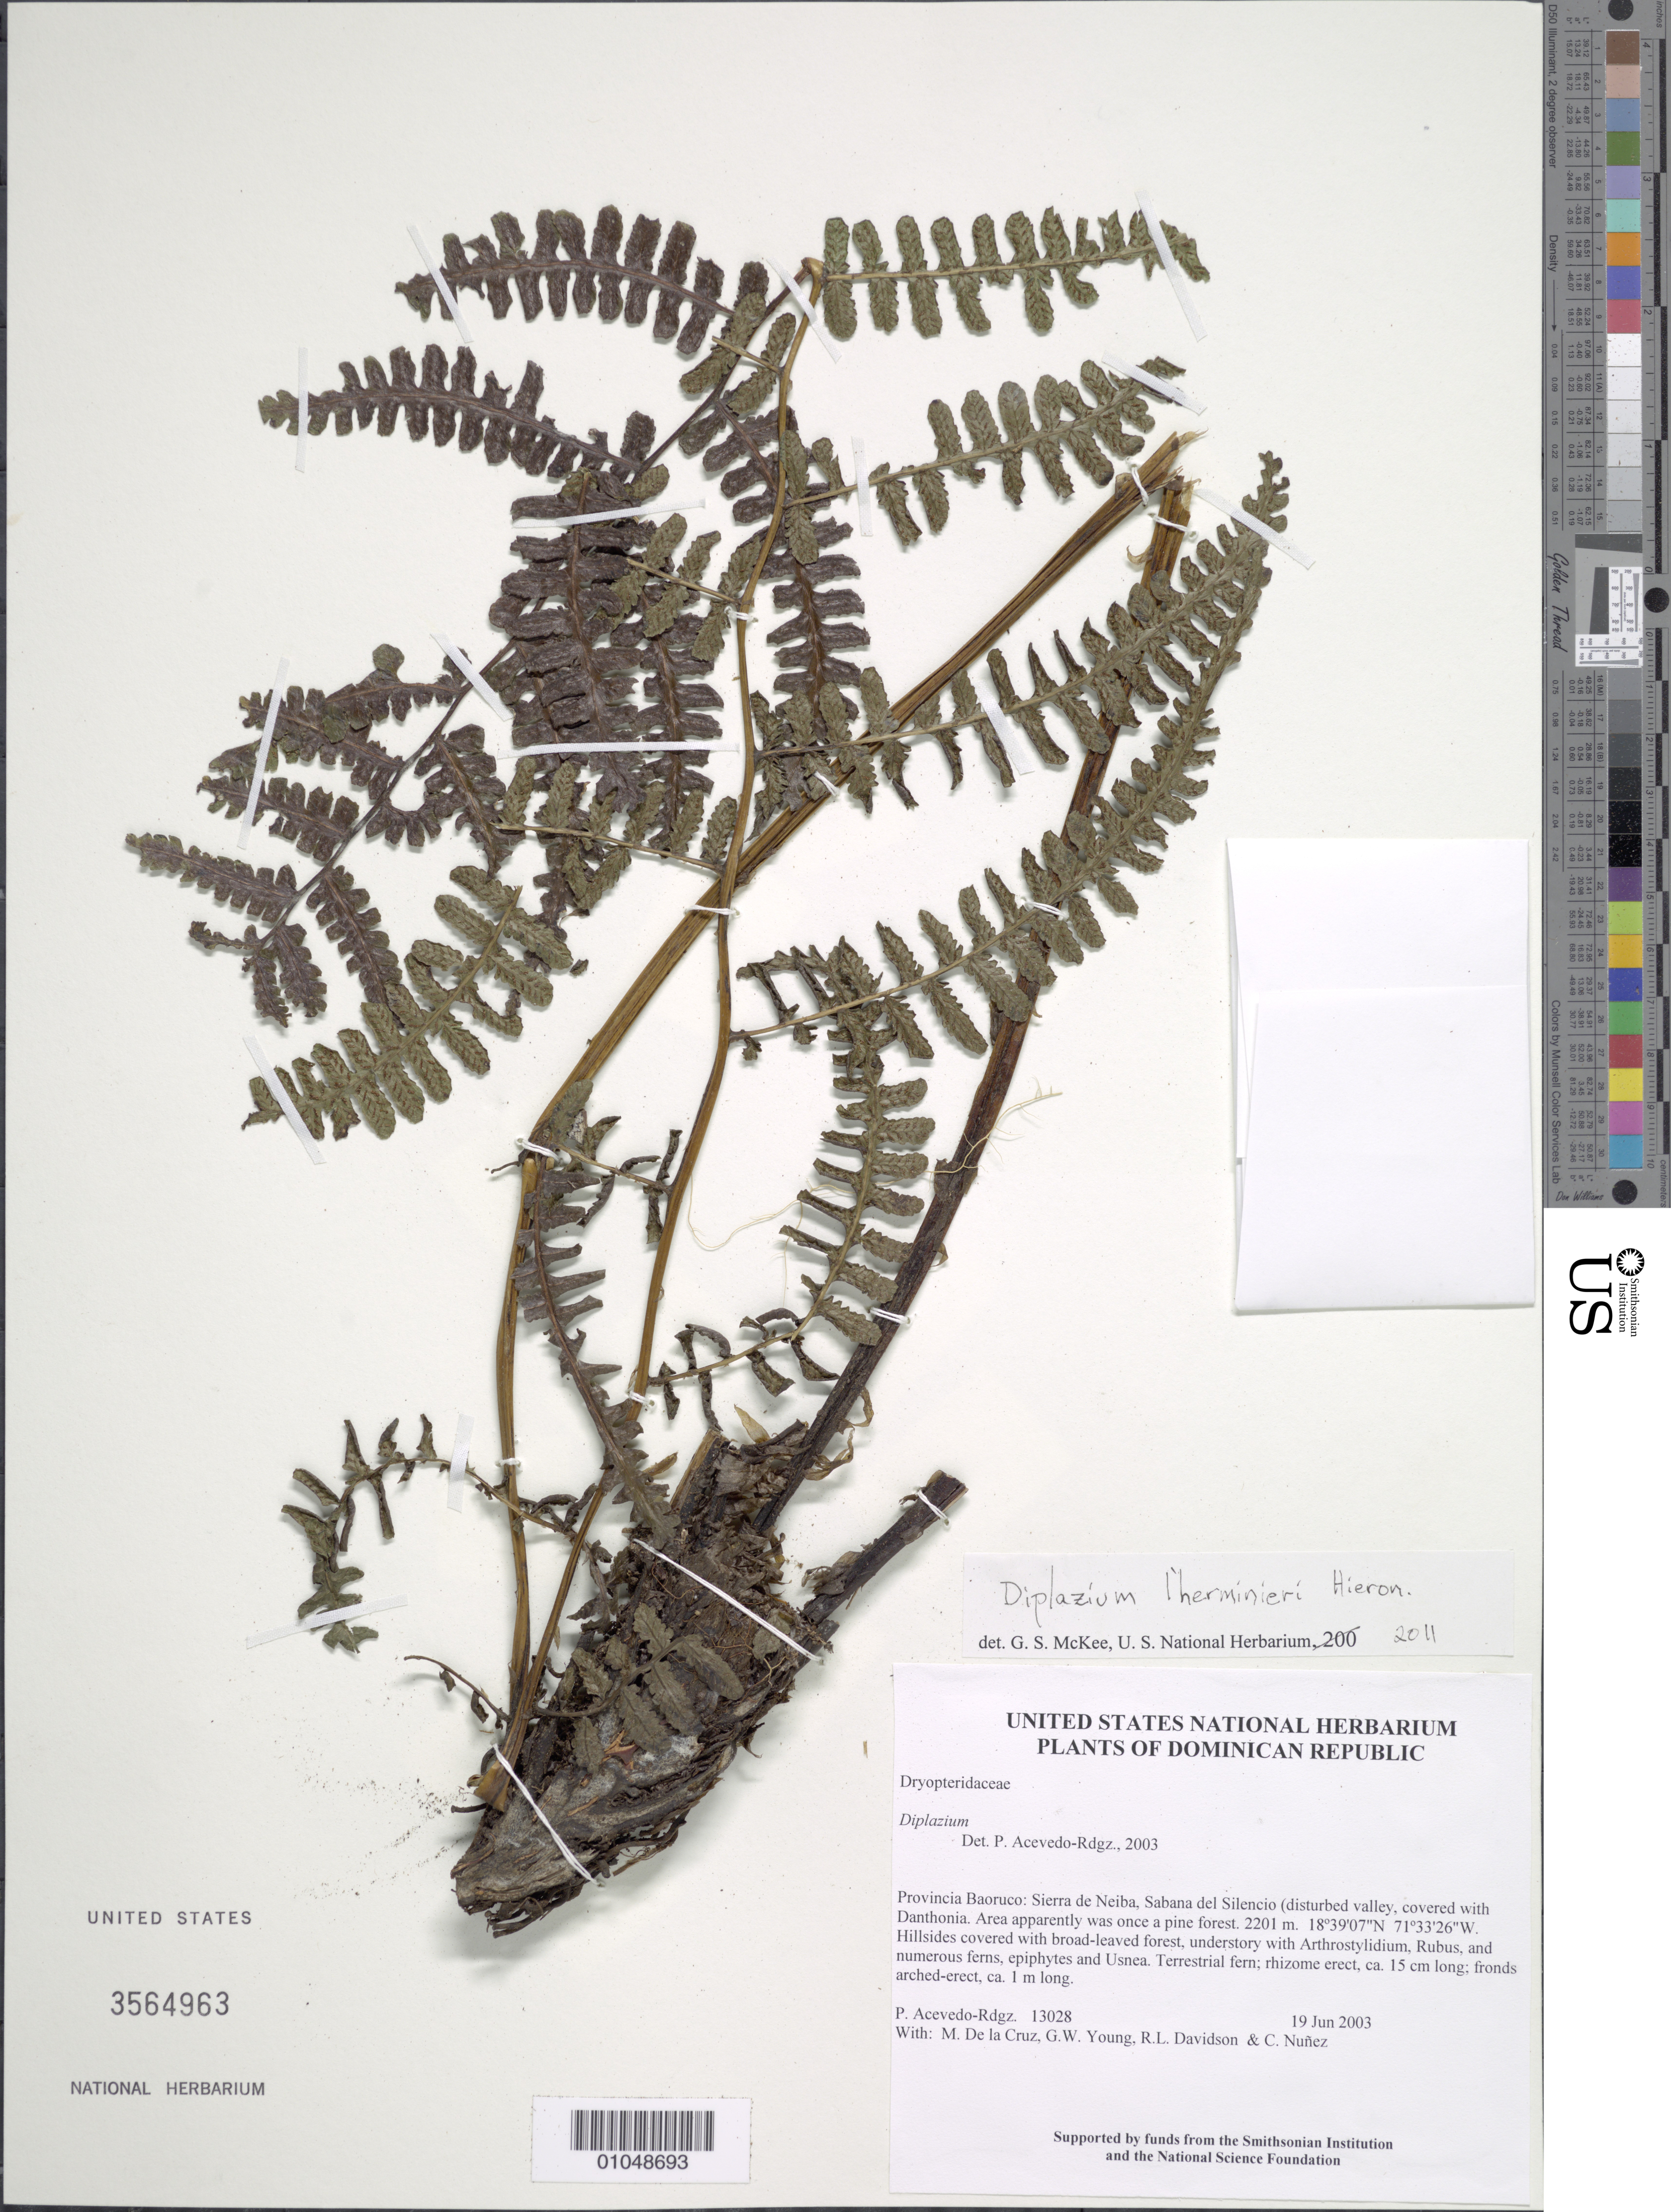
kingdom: Plantae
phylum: Tracheophyta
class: Polypodiopsida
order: Polypodiales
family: Athyriaceae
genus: Diplazium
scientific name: Diplazium lherminieri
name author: Fée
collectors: P. Acevedo-Rodr., M. de la Cruz, J. Rawlins, G. Young, R. Davidson & C. Nunez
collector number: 13028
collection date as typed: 19 Jun 2003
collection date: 2003-06-19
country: Dominican Republic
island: Hispaniola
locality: Provincia Baoruco: Sierra de Neiba, Sabana del Silencio (disturbed valley, covered with Danthonia. Area apparently was once a pine forest.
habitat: Hillsides covered with broad-leaved forest, understory with Arthrostylidium, Rubus, and numerous ferns, epiphytes and Usnea.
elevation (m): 2201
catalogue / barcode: US 3564963